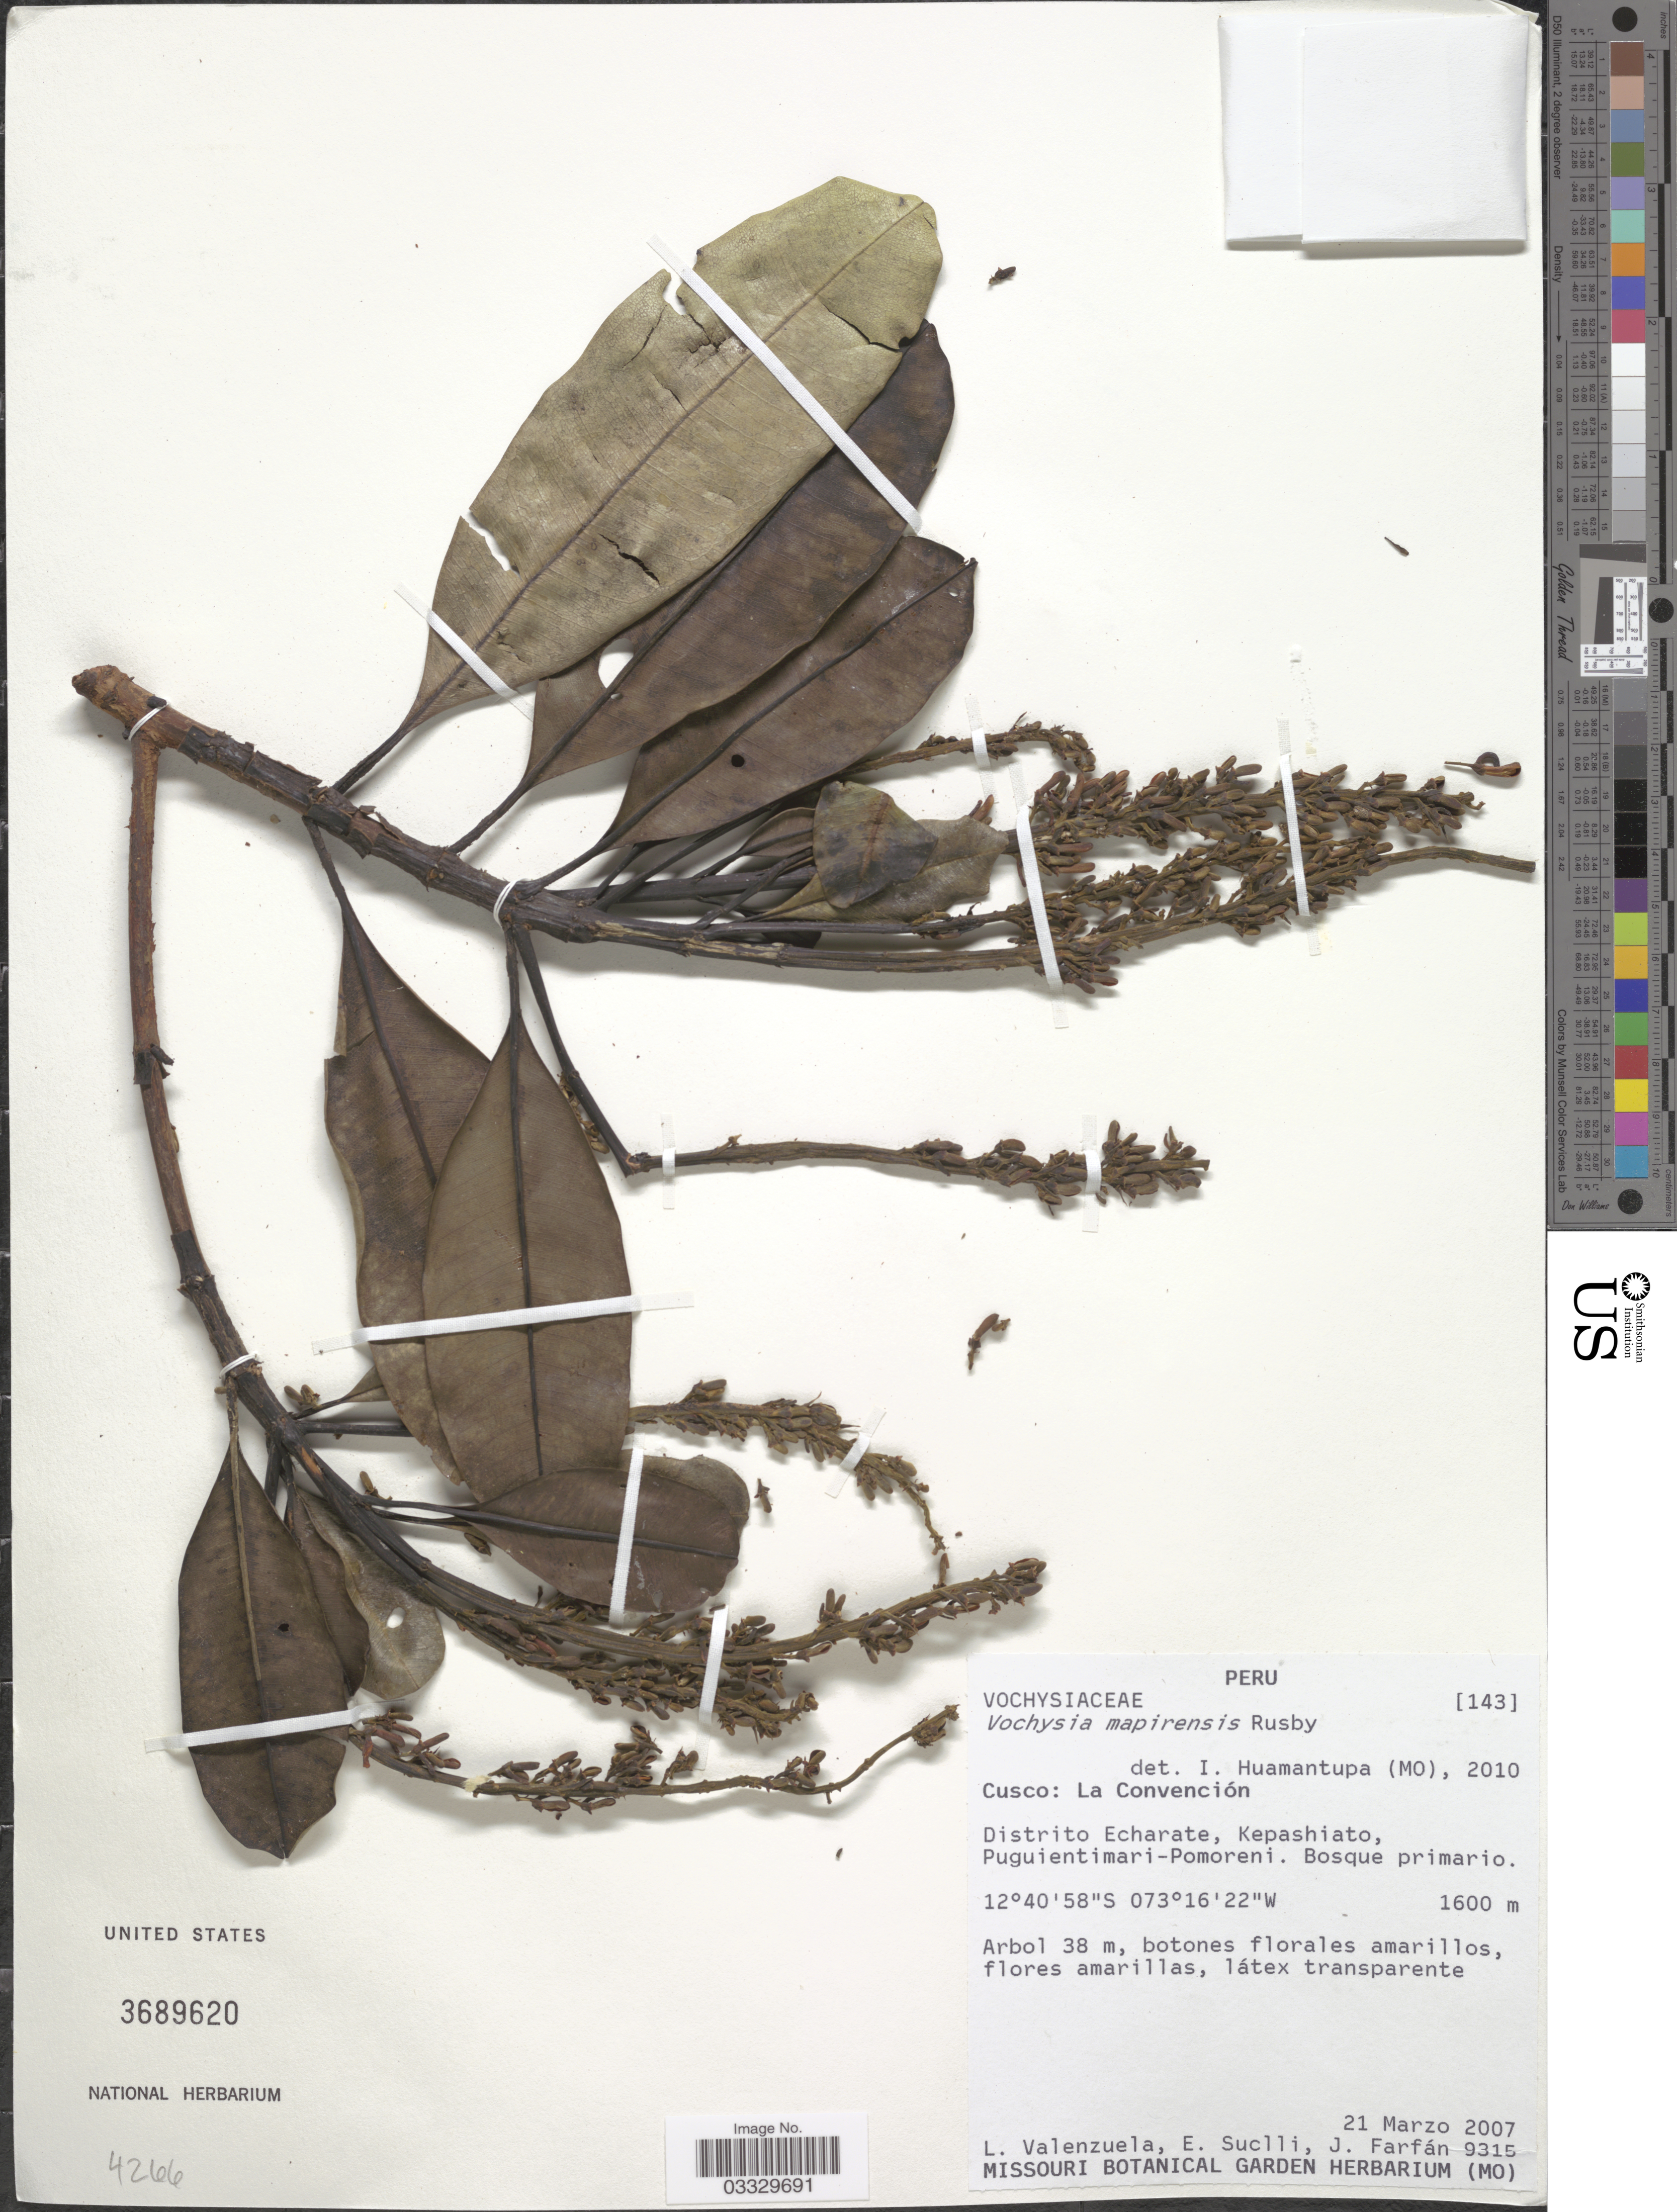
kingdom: Plantae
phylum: Tracheophyta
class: Magnoliopsida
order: Myrtales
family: Vochysiaceae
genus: Vochysia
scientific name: Vochysia mapirensis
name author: Rusby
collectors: L. Valenzuela, E. Suclli & J. Farfán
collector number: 9315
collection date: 2007-03-21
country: Peru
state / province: Cusco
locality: La Convención. Distrito Echarate, Kepashiato, Puguientimari-Pomoreni.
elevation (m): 1600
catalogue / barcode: US 3689620